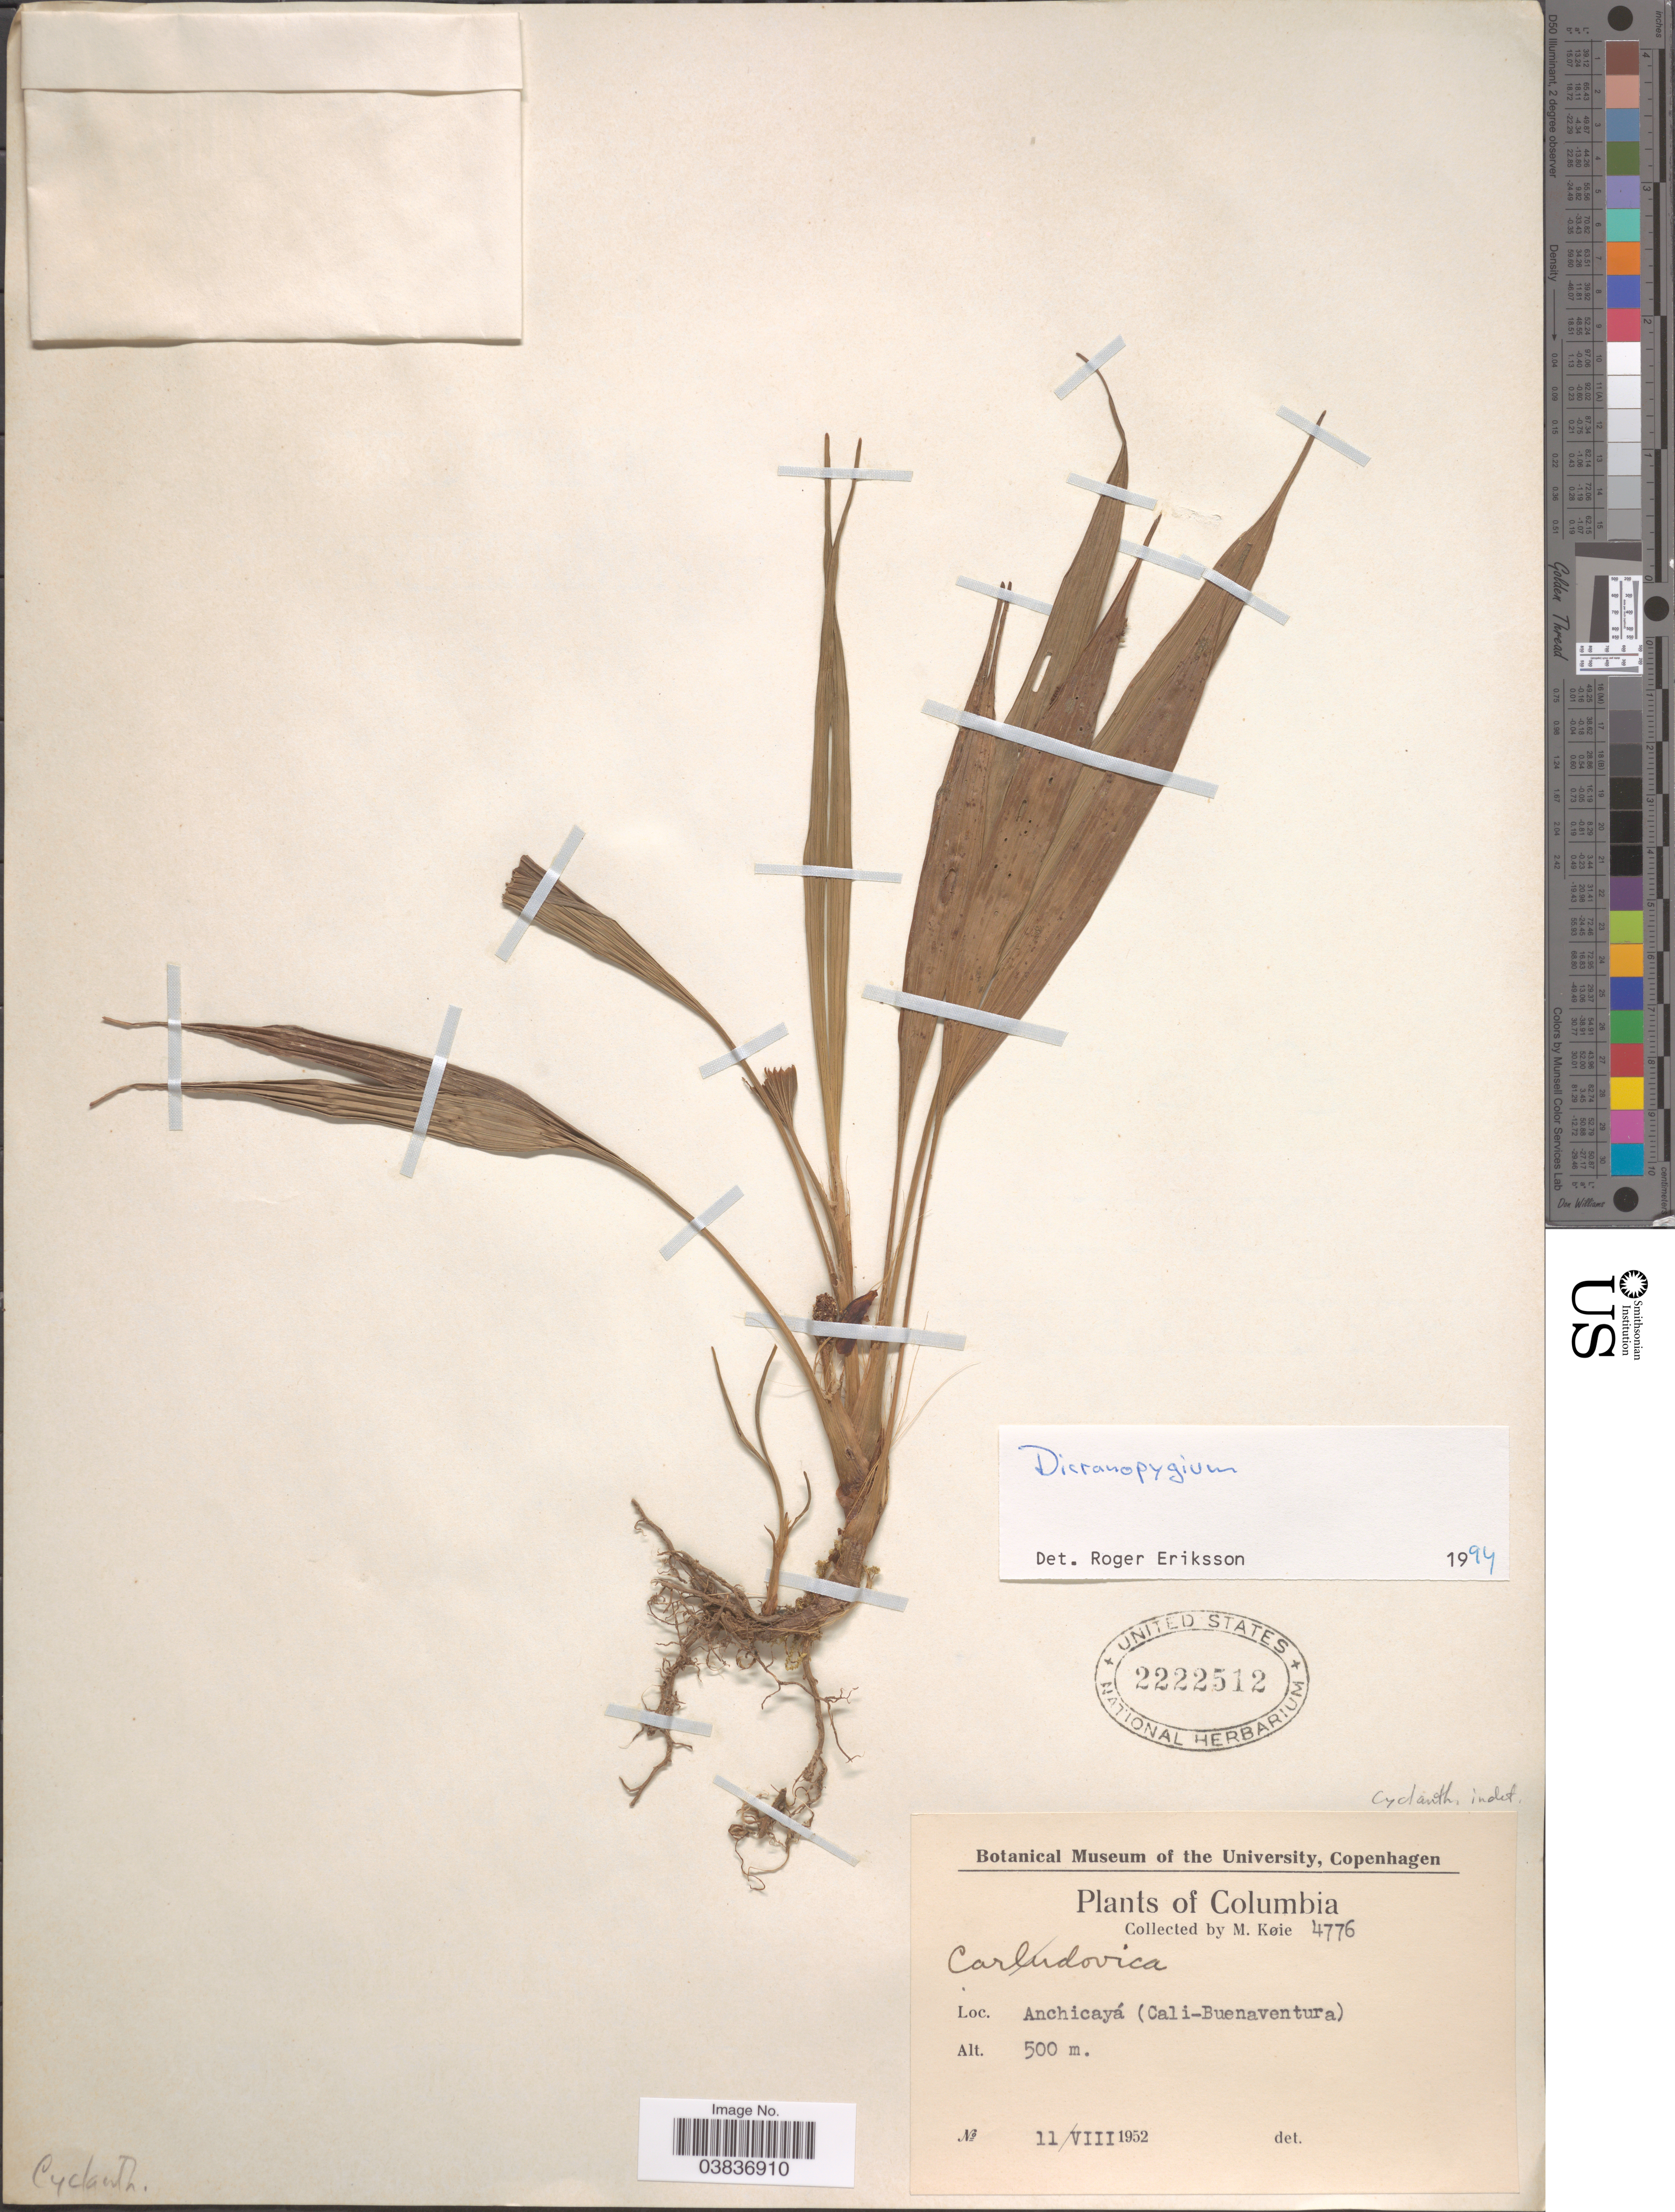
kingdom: Plantae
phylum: Tracheophyta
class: Liliopsida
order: Pandanales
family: Cyclanthaceae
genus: Dicranopygium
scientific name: Dicranopygium sp.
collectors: M. Köie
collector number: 4776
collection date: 1952-08-11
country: Colombia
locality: Anchicayá (Cali-Buenaventura).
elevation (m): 500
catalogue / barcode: US 2222512